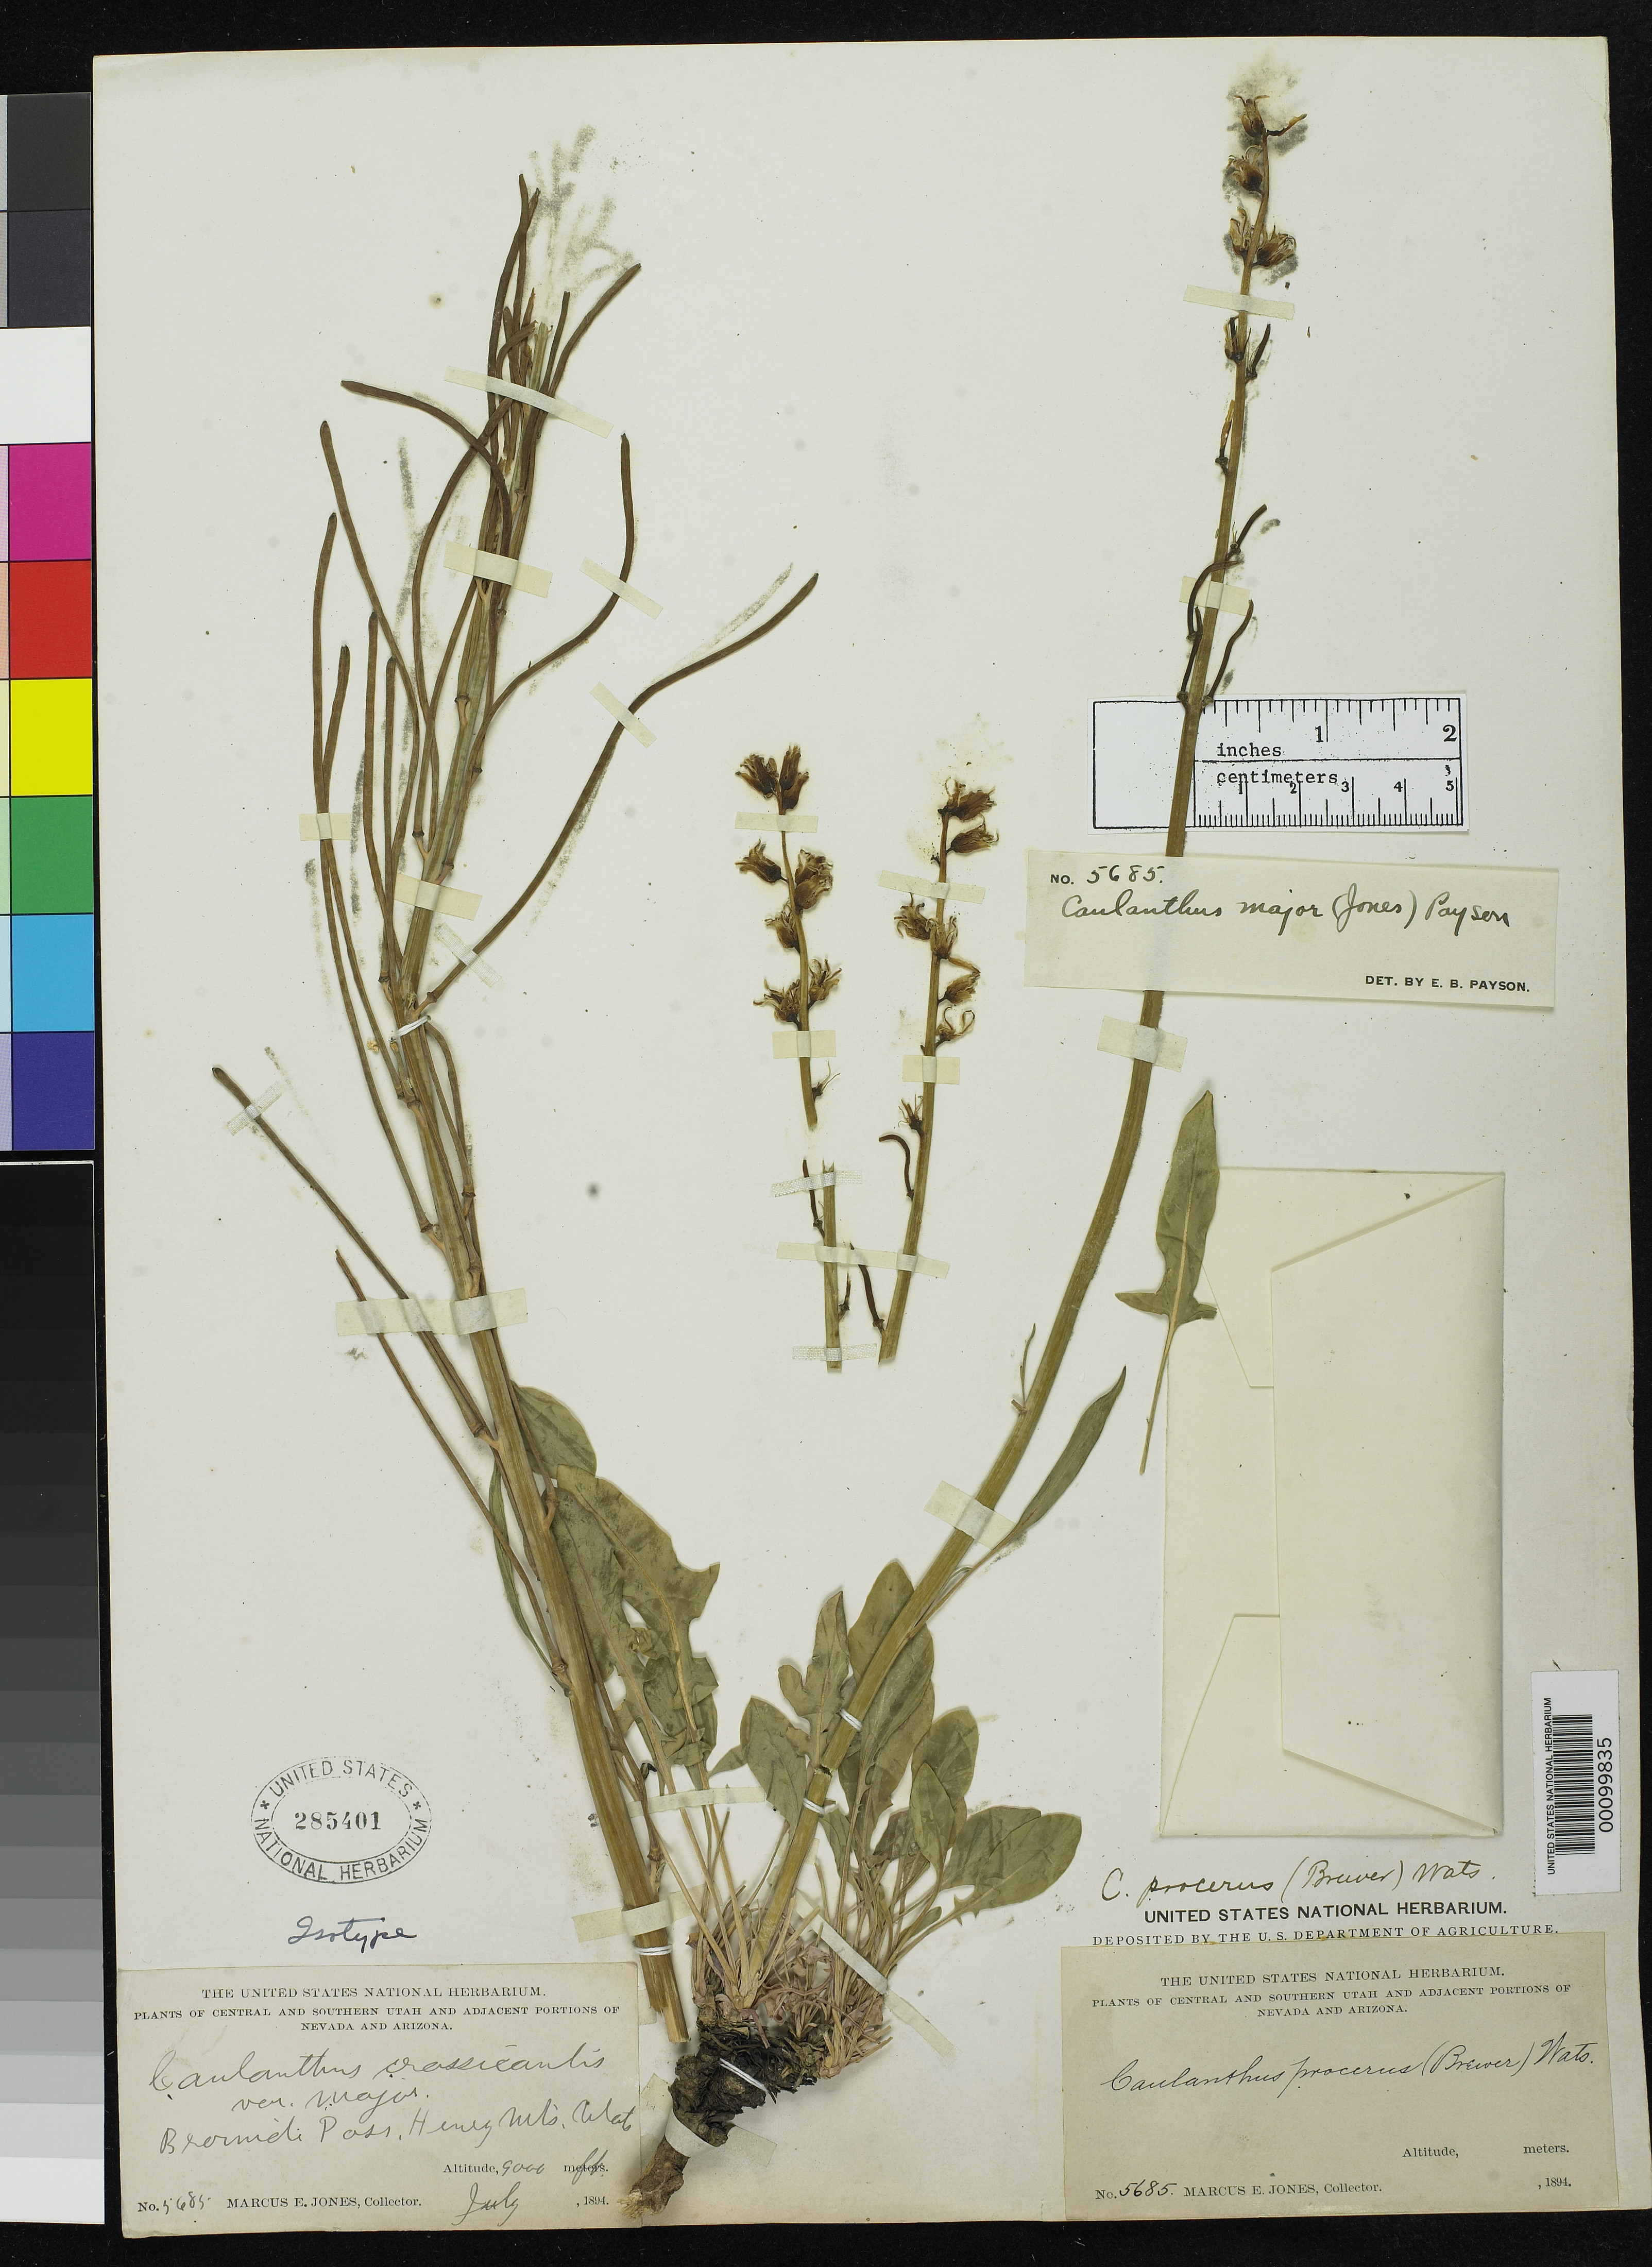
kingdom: Plantae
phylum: Tracheophyta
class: Magnoliopsida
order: Brassicales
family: Brassicaceae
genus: Caulanthus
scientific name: Caulanthus crassicaulis var. major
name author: M.E. Jones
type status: Isotype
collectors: M. E. Jones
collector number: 5685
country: United States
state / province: Utah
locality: Henry Mountains, Bromide Pass.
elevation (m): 2743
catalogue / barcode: US 285401